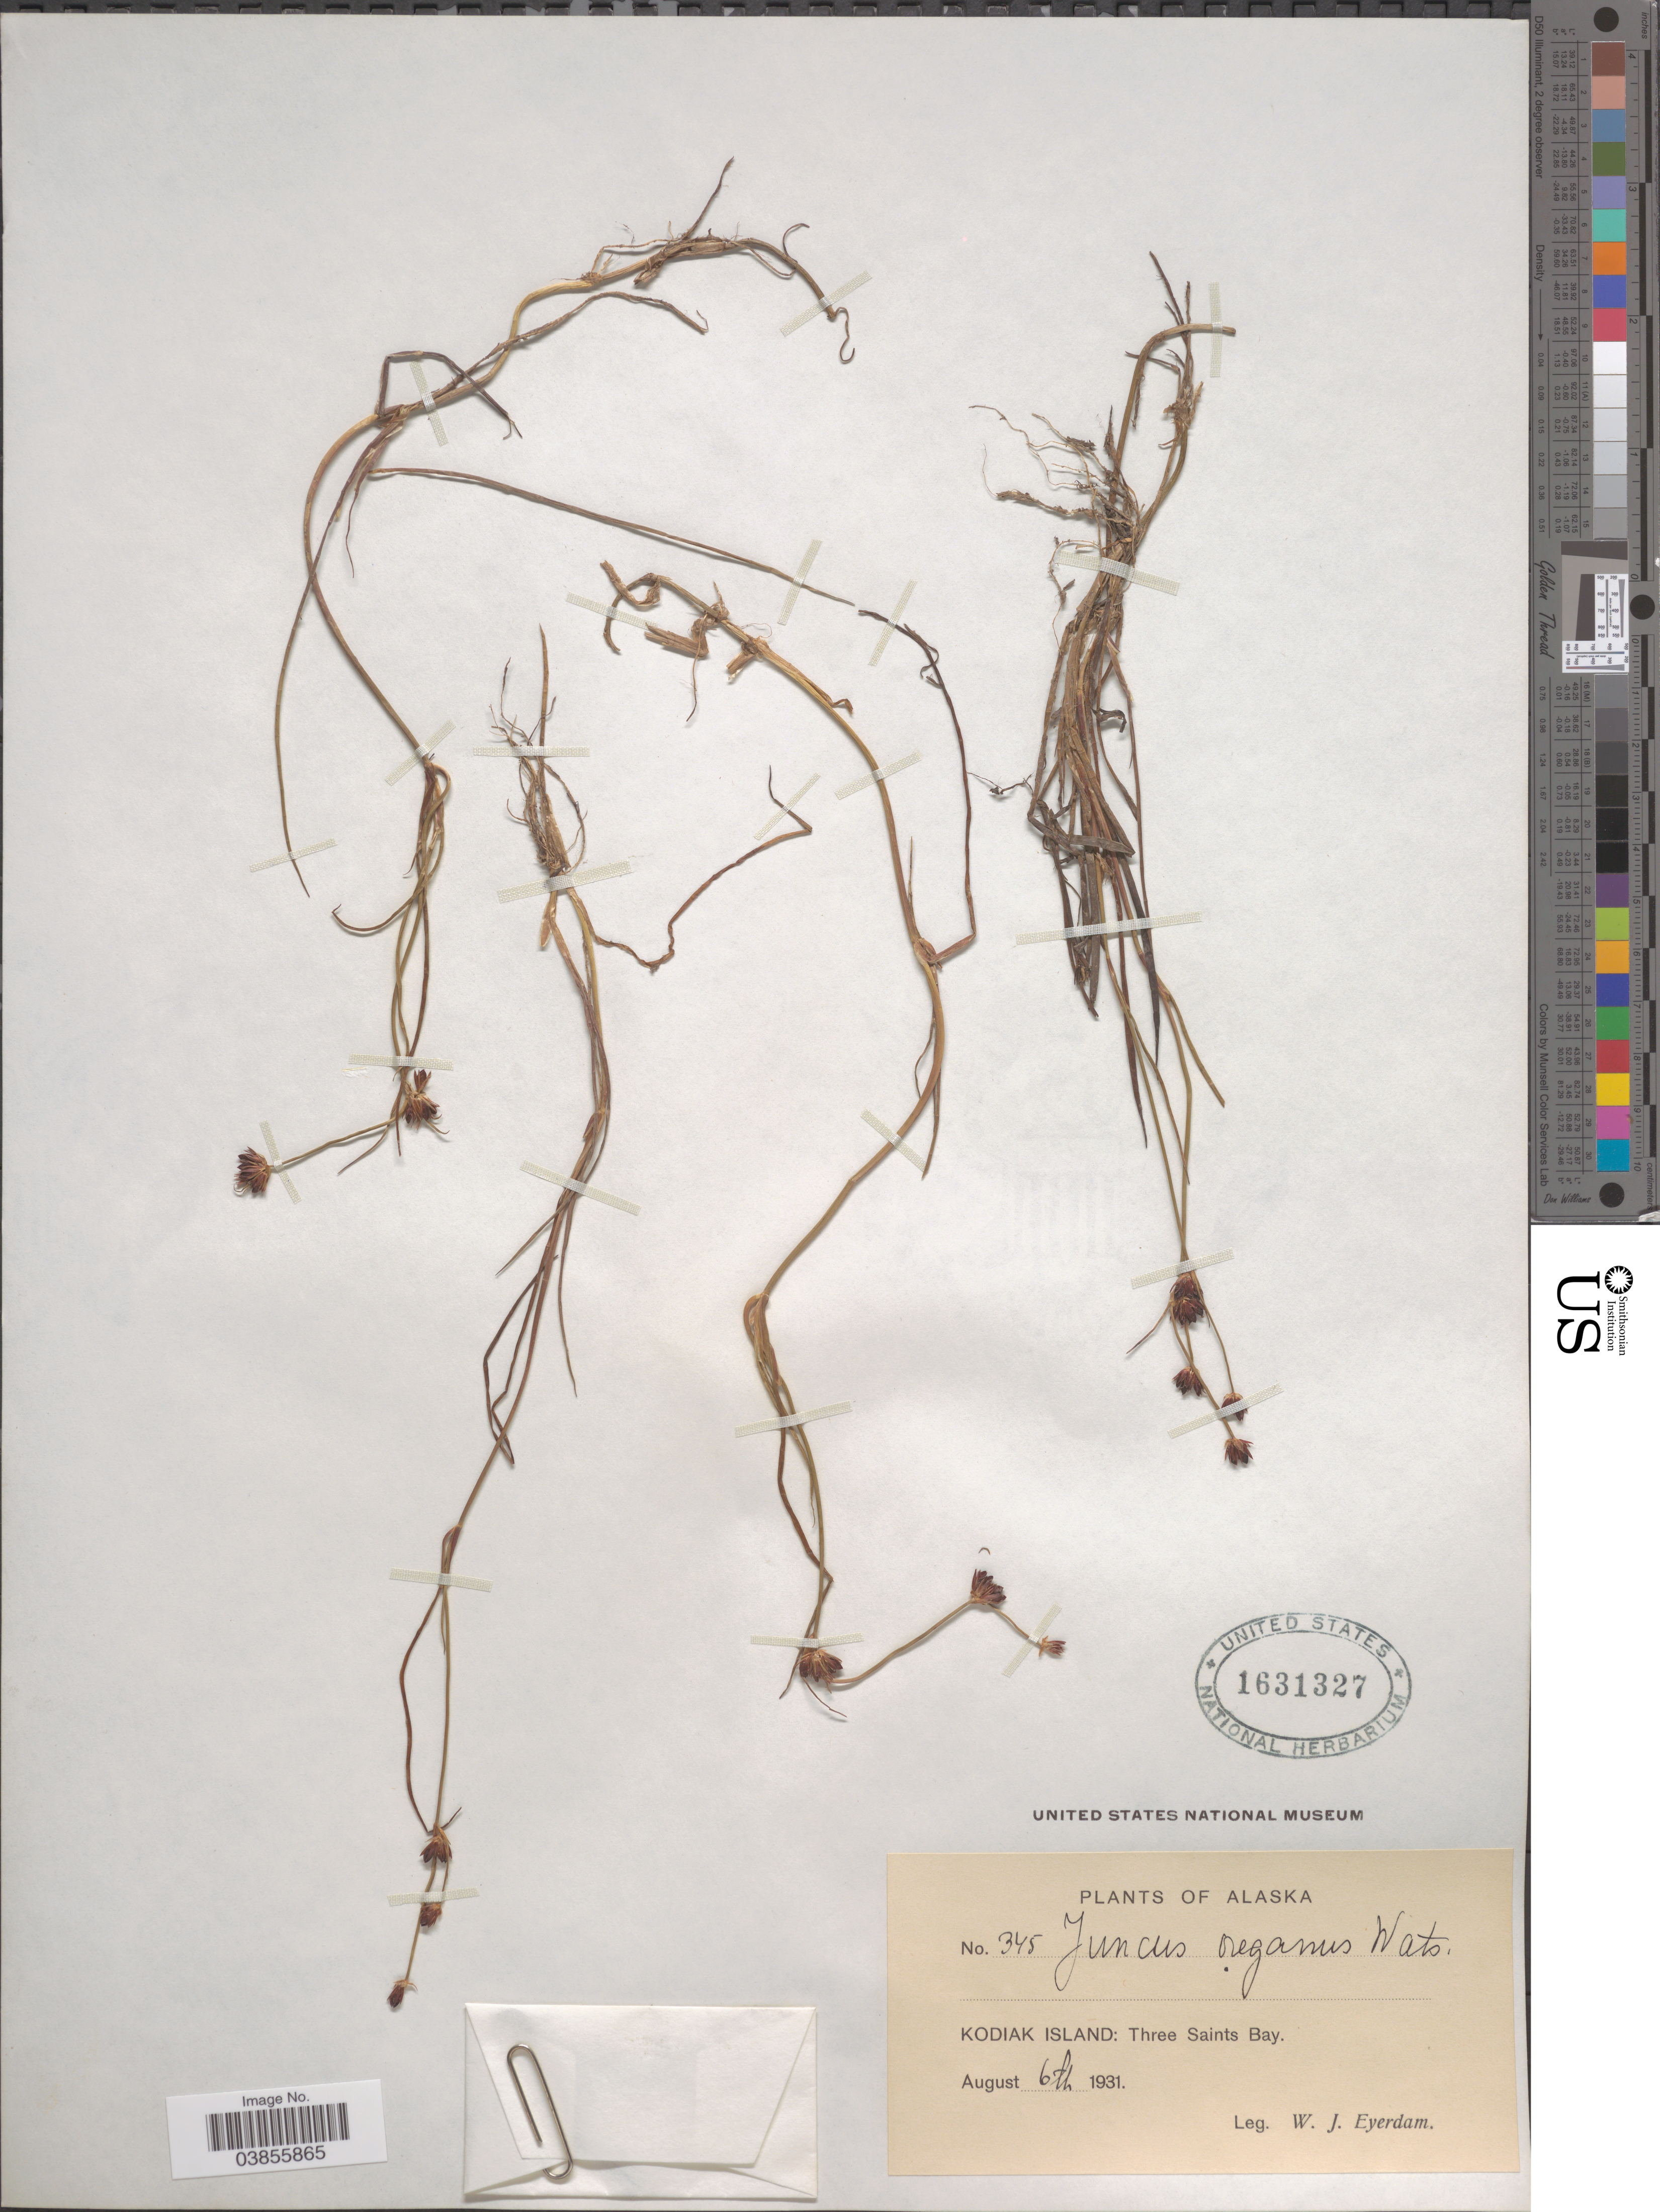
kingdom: Plantae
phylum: Tracheophyta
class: Liliopsida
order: Poales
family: Juncaceae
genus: Juncus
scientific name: Juncus oreganus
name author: S. Watson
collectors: W. J. Eyerdam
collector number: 345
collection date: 1931-08-06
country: United States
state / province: Alaska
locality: Kodiak Island: Three Saints Bay.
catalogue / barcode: US 1631327